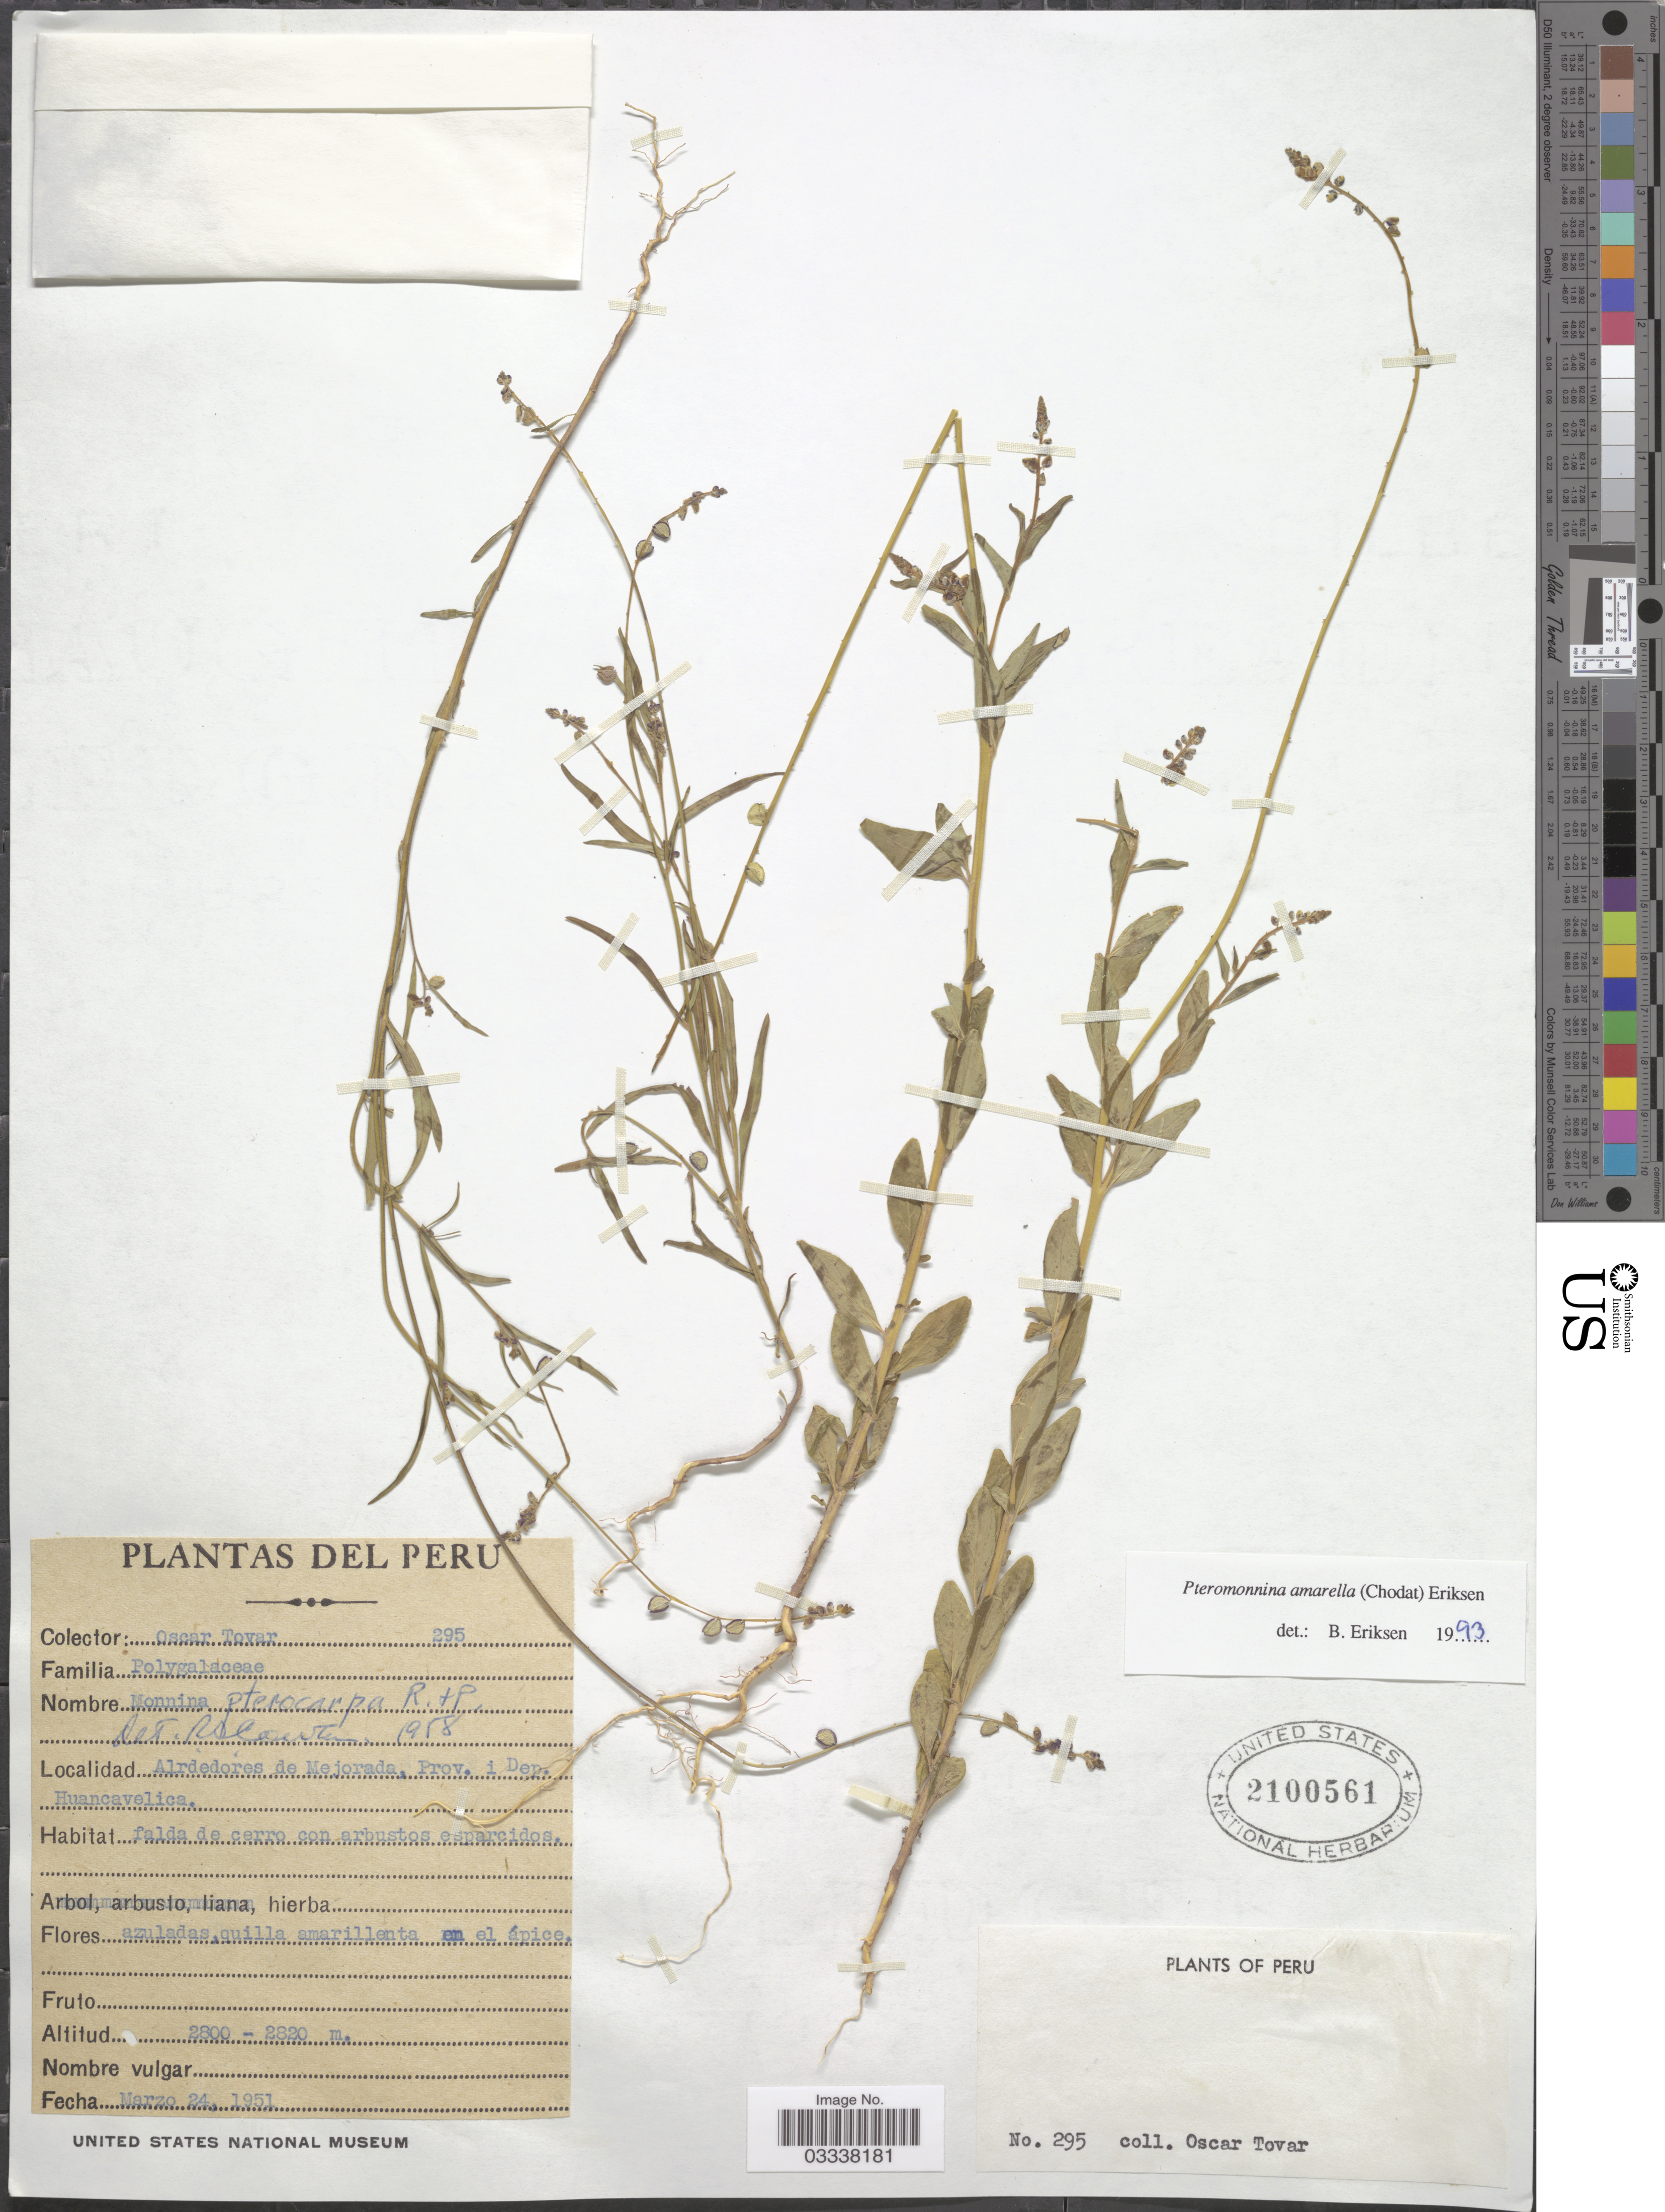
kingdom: Plantae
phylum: Tracheophyta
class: Magnoliopsida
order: Fabales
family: Polygalaceae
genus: Monnina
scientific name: Monnina amarella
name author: Chodat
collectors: Ó. Tovar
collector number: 295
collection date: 1951-03-24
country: Peru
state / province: Huancavelica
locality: Alrededores de Mejorada, Prov. i Dep. Huancavelica.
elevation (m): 2800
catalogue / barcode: US 2100561